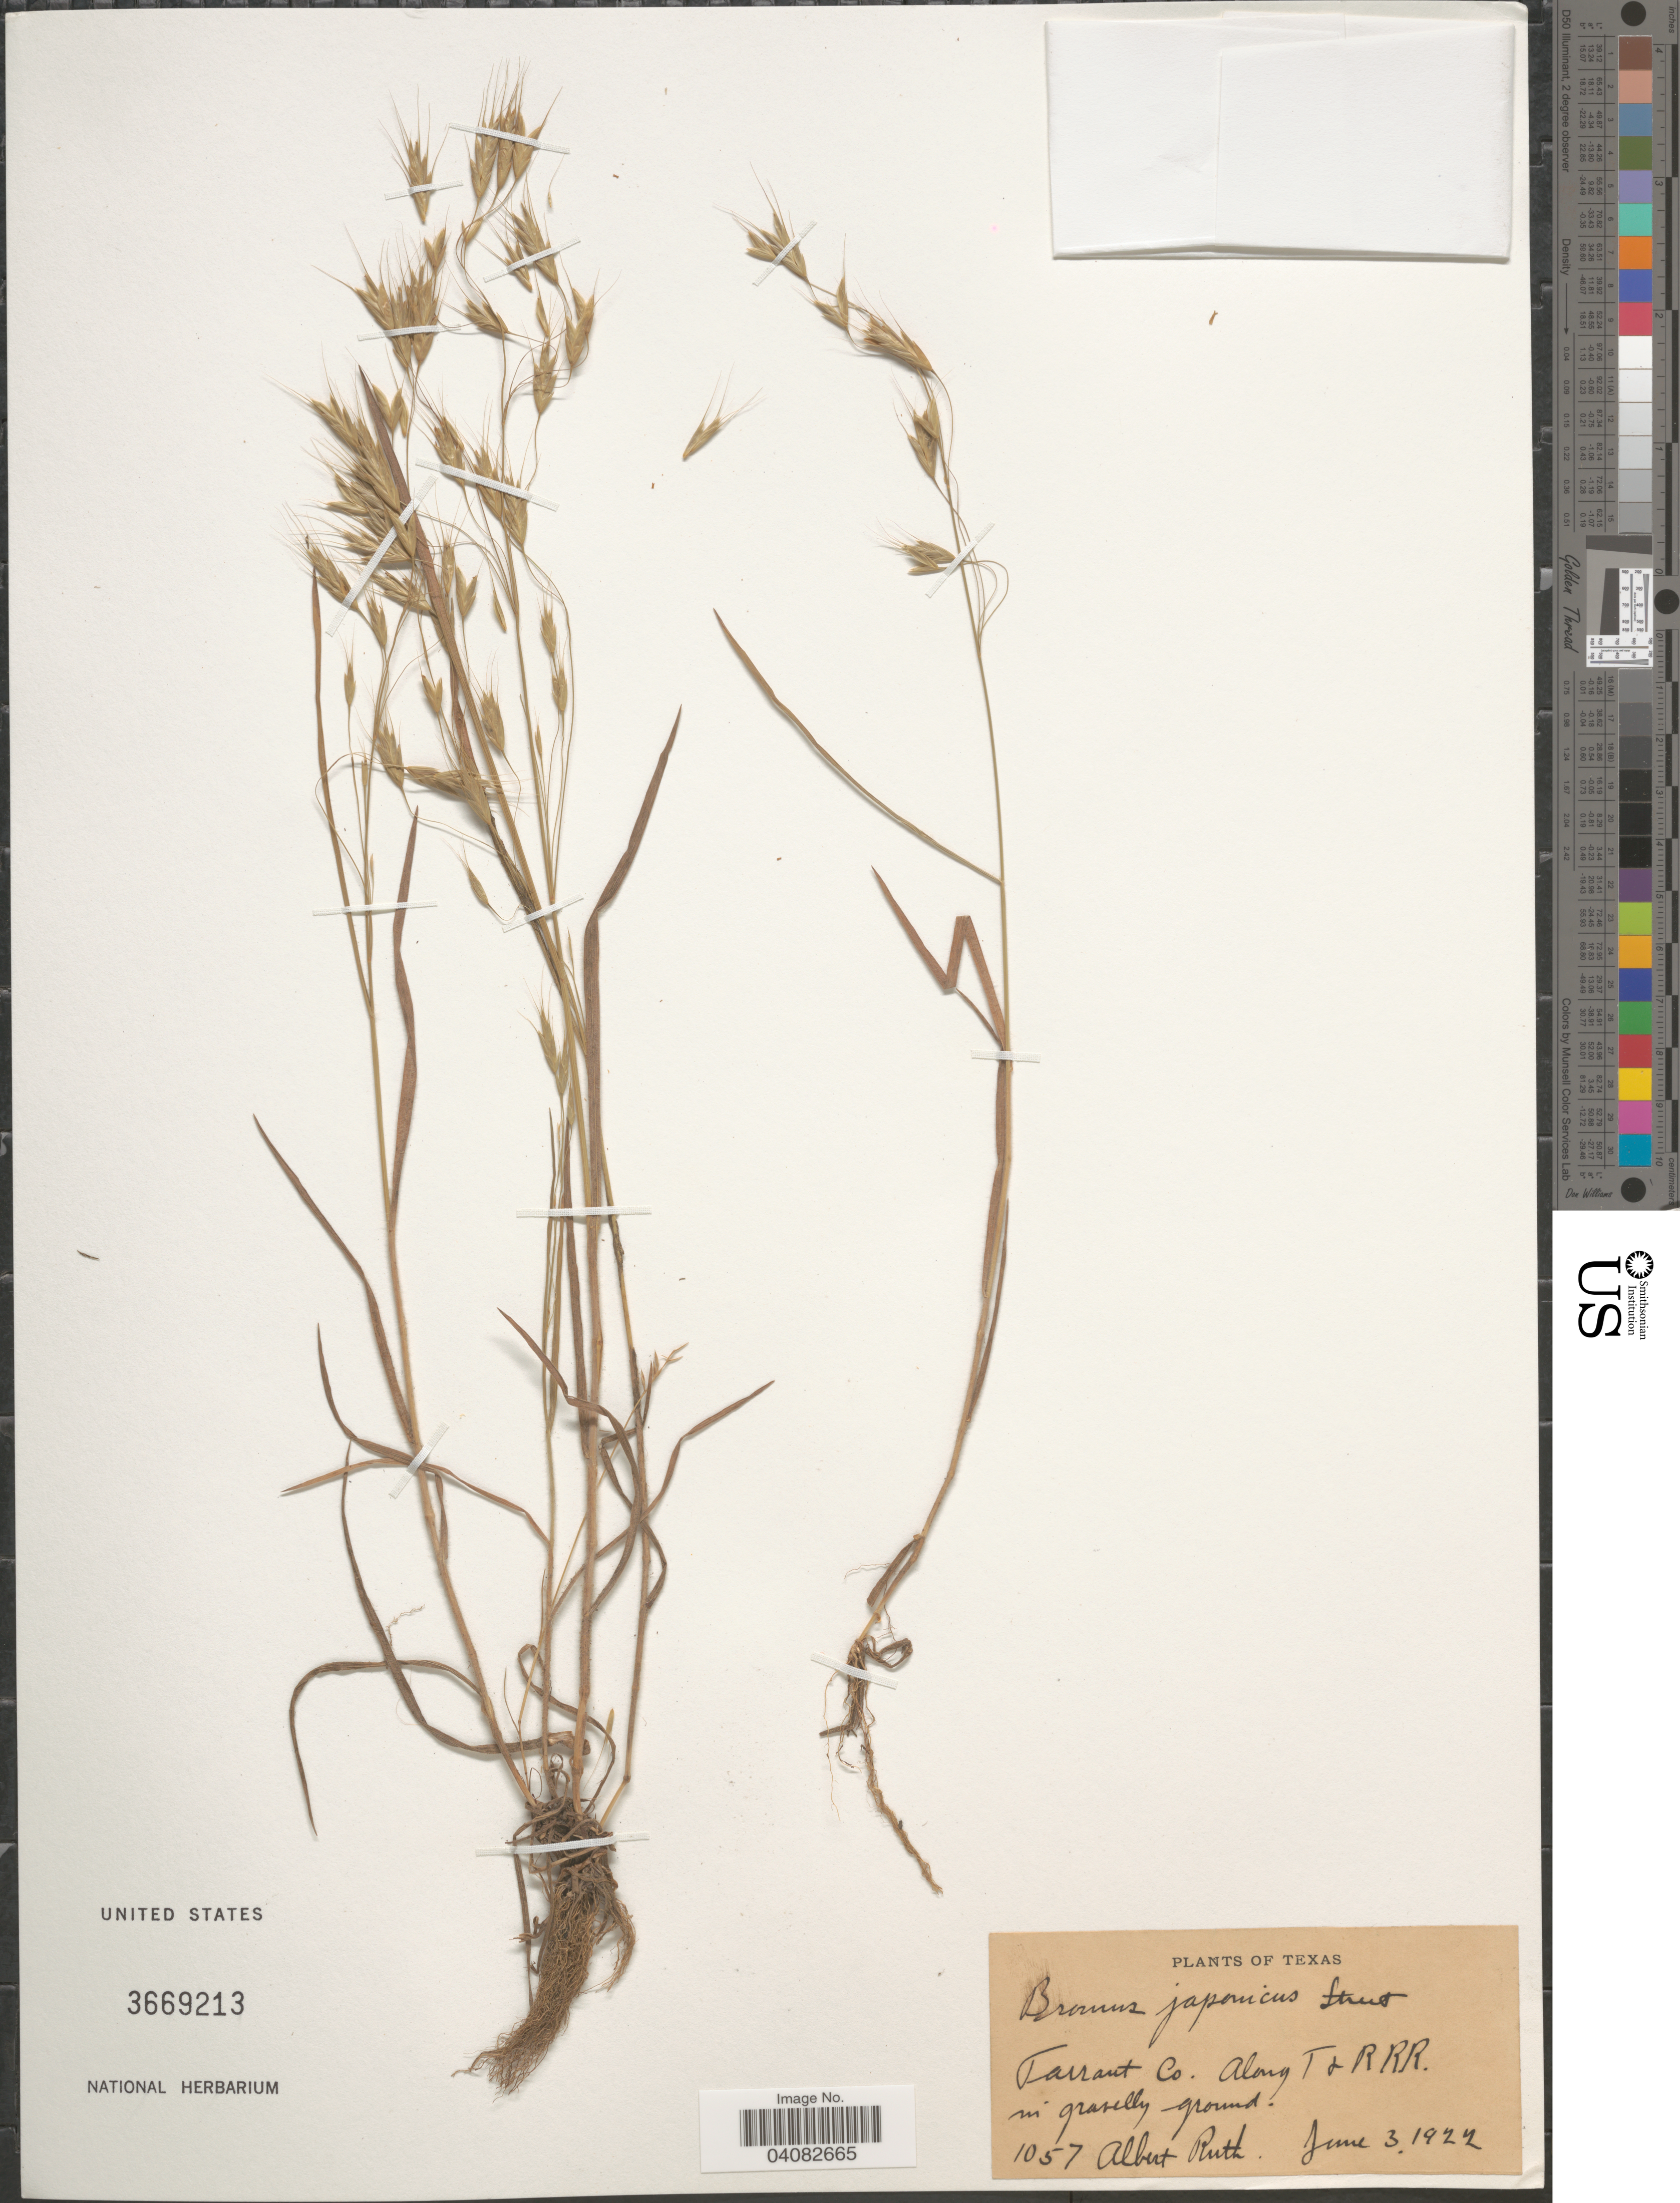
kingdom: Plantae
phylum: Tracheophyta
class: Liliopsida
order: Poales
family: Poaceae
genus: Bromus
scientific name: Bromus japonicus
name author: Houtt.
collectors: A. Ruth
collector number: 1057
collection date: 1922-06-03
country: United States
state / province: Texas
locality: Tarrant Co. Along T & RRR.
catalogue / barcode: US 3669213